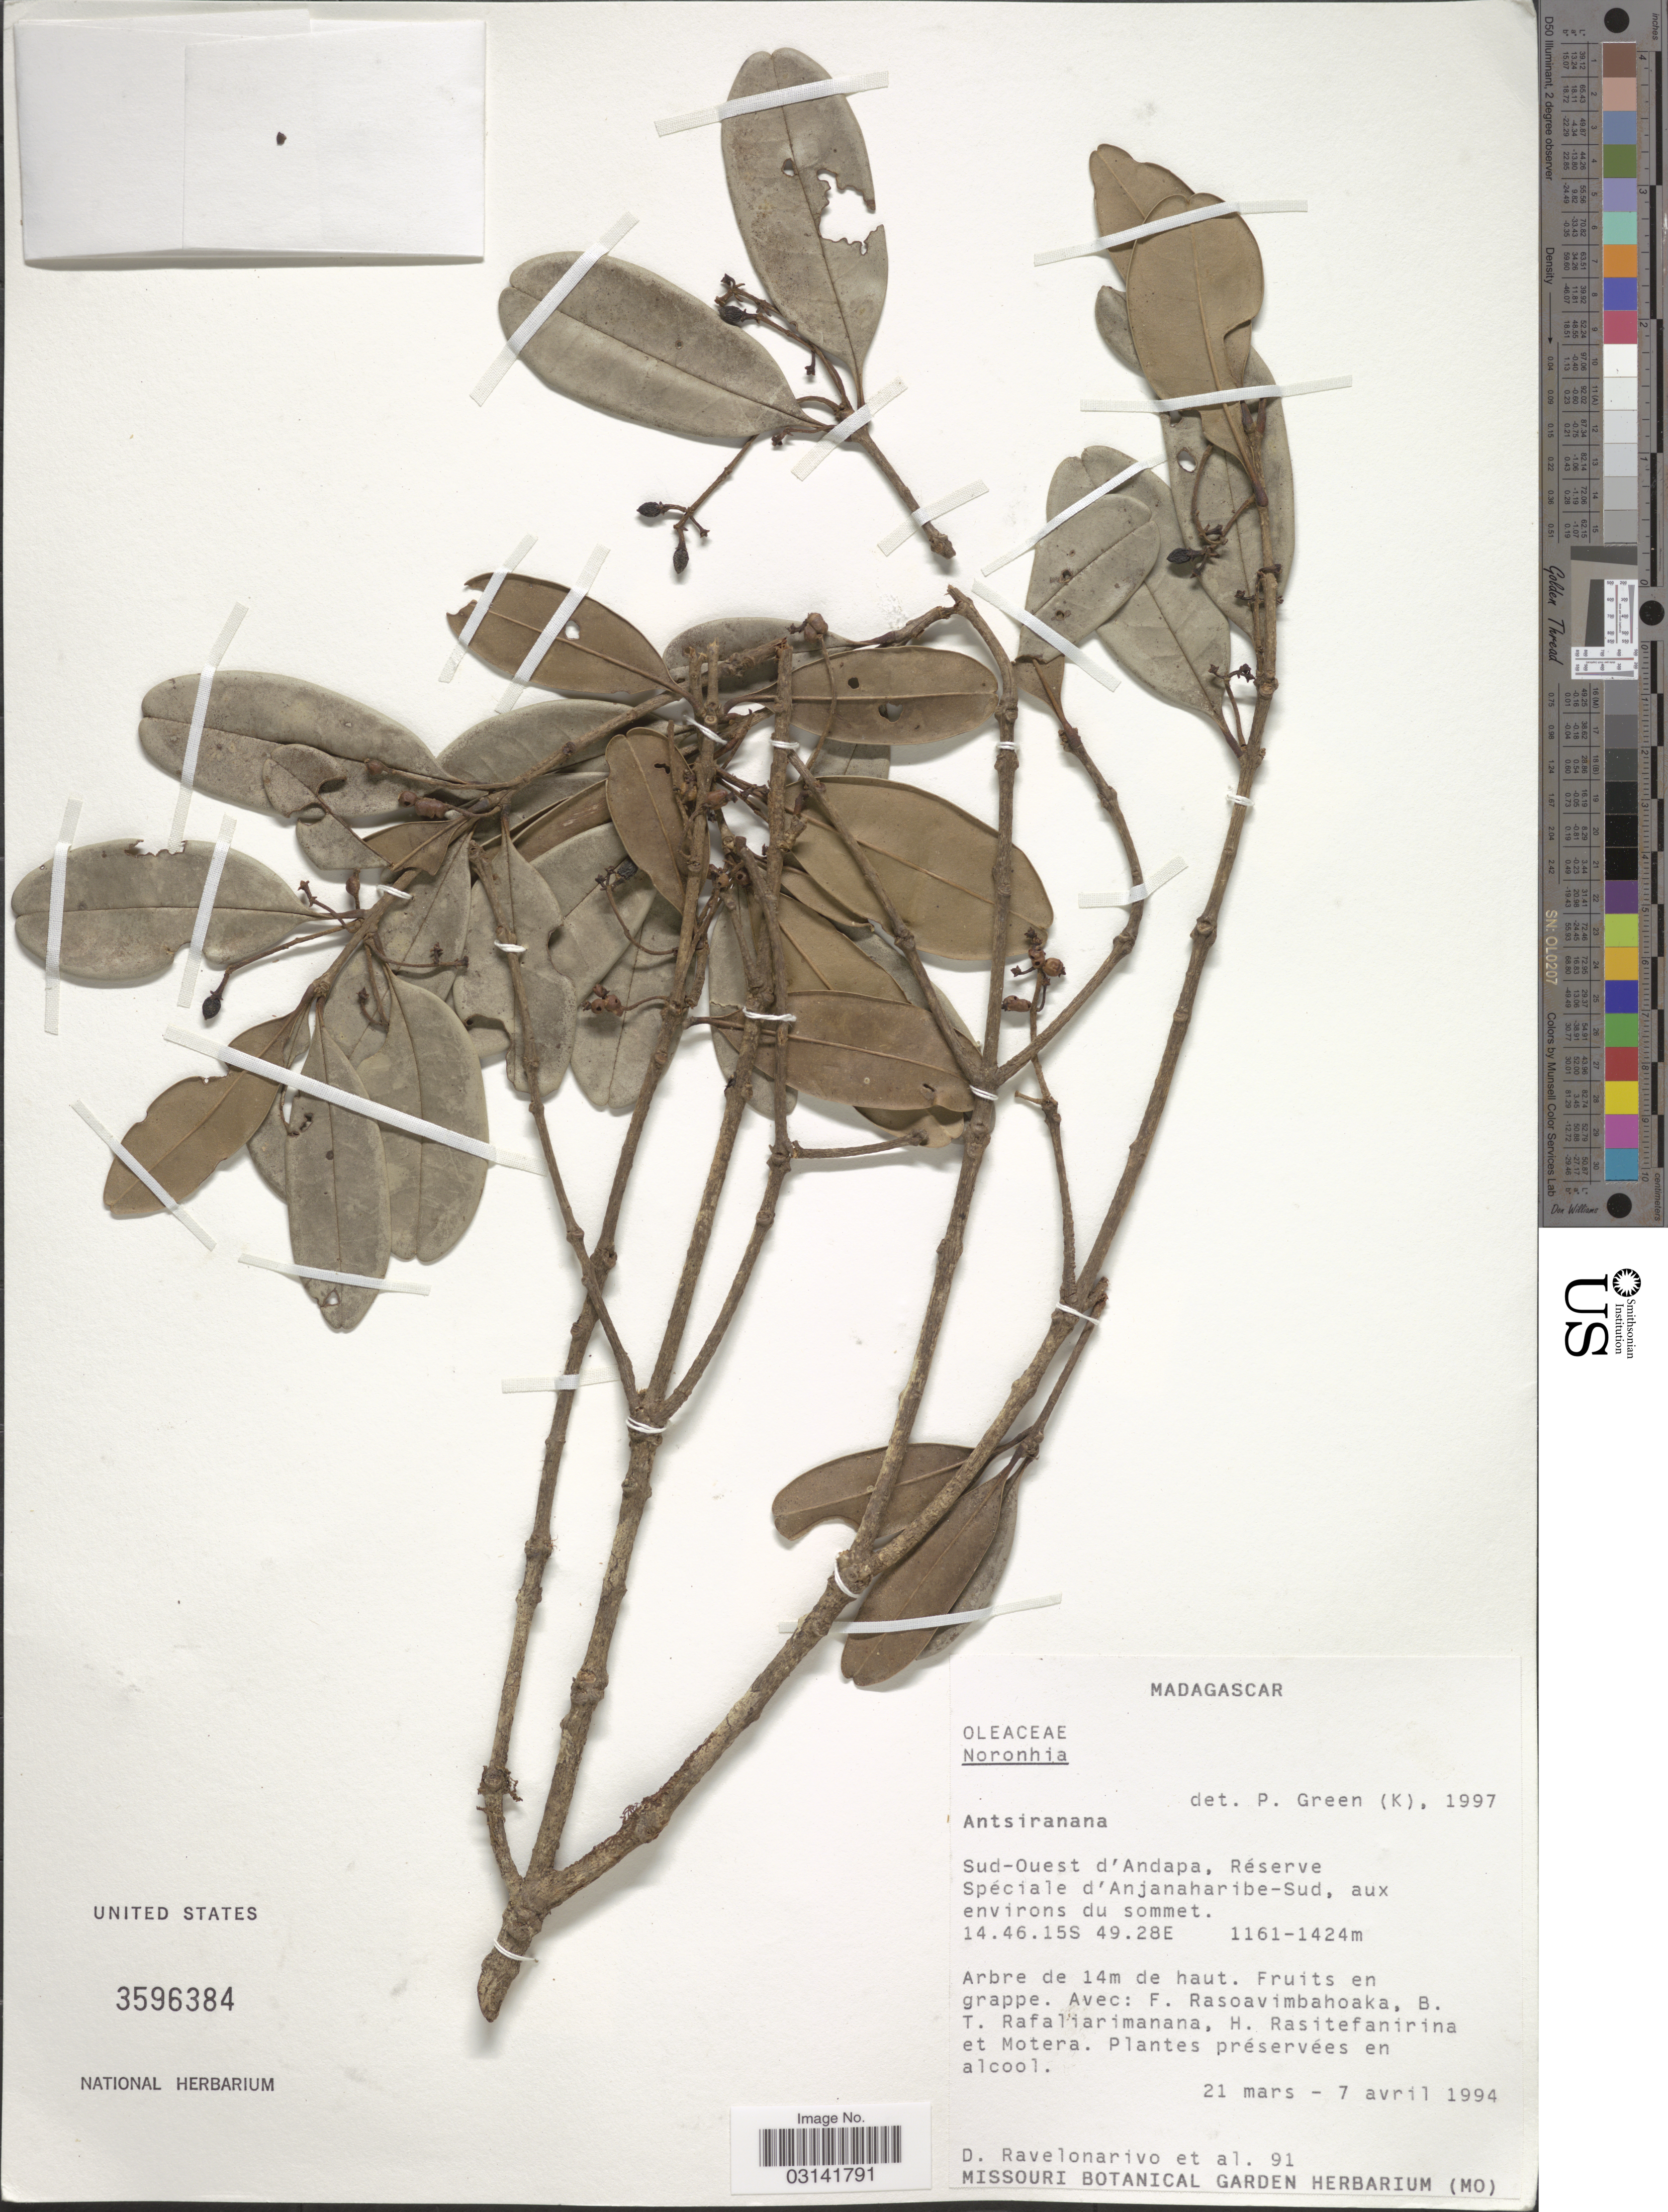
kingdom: Plantae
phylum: Tracheophyta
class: Magnoliopsida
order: Lamiales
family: Oleaceae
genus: Noronhia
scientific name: Noronhia sp.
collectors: D. Ravelonarivo, F. Rasoavimbahoaka, B. T. Rafaliarimanana, H. Rasitefanirina & Motera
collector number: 91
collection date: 1994-03-21/1994-04-07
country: Madagascar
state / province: Sava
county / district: Andapa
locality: Sud-Ouest d'Andapa, Réserve Spéciale d'Anjanaharibe-Sud, aux environs du sommet.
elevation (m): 1161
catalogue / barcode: US 3596384